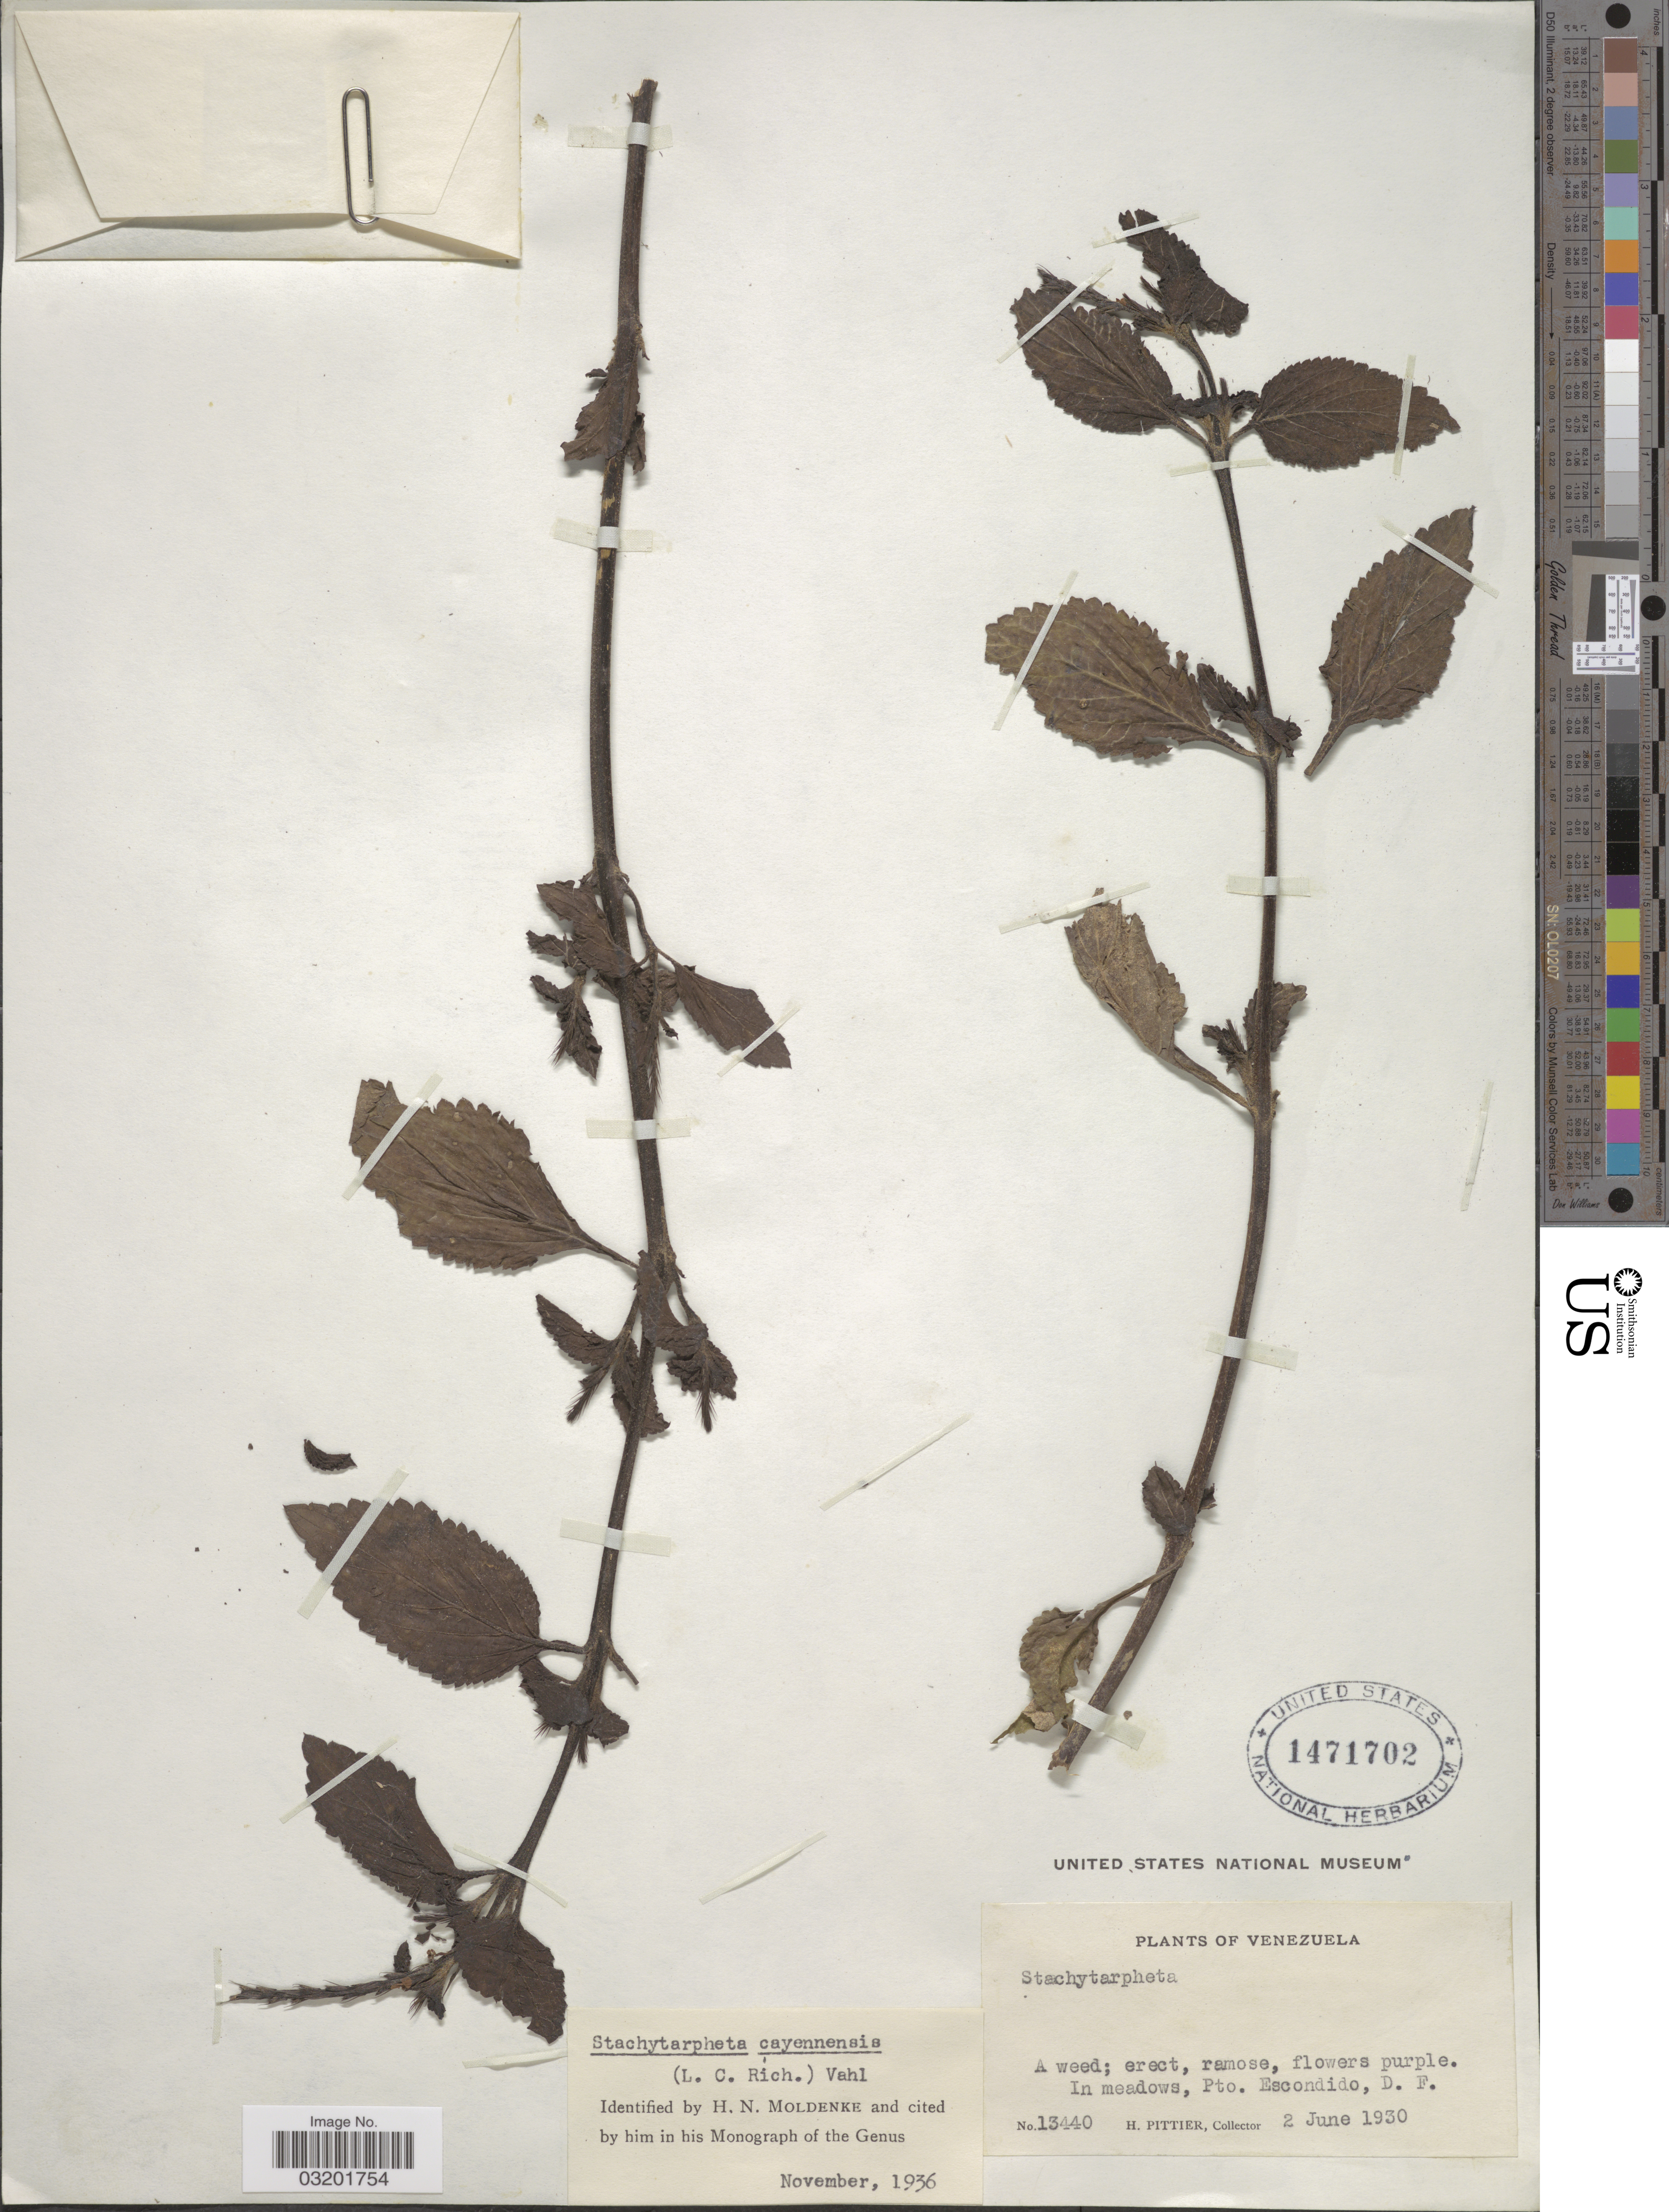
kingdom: Plantae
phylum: Tracheophyta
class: Magnoliopsida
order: Lamiales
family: Verbenaceae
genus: Stachytarpheta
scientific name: Stachytarpheta cayennensis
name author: (Rich.) Vahl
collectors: H. F. Pittier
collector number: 13440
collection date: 1930-06-02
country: Venezuela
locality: In meadows, Pto. Escondido, D. F.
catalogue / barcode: US 1471702